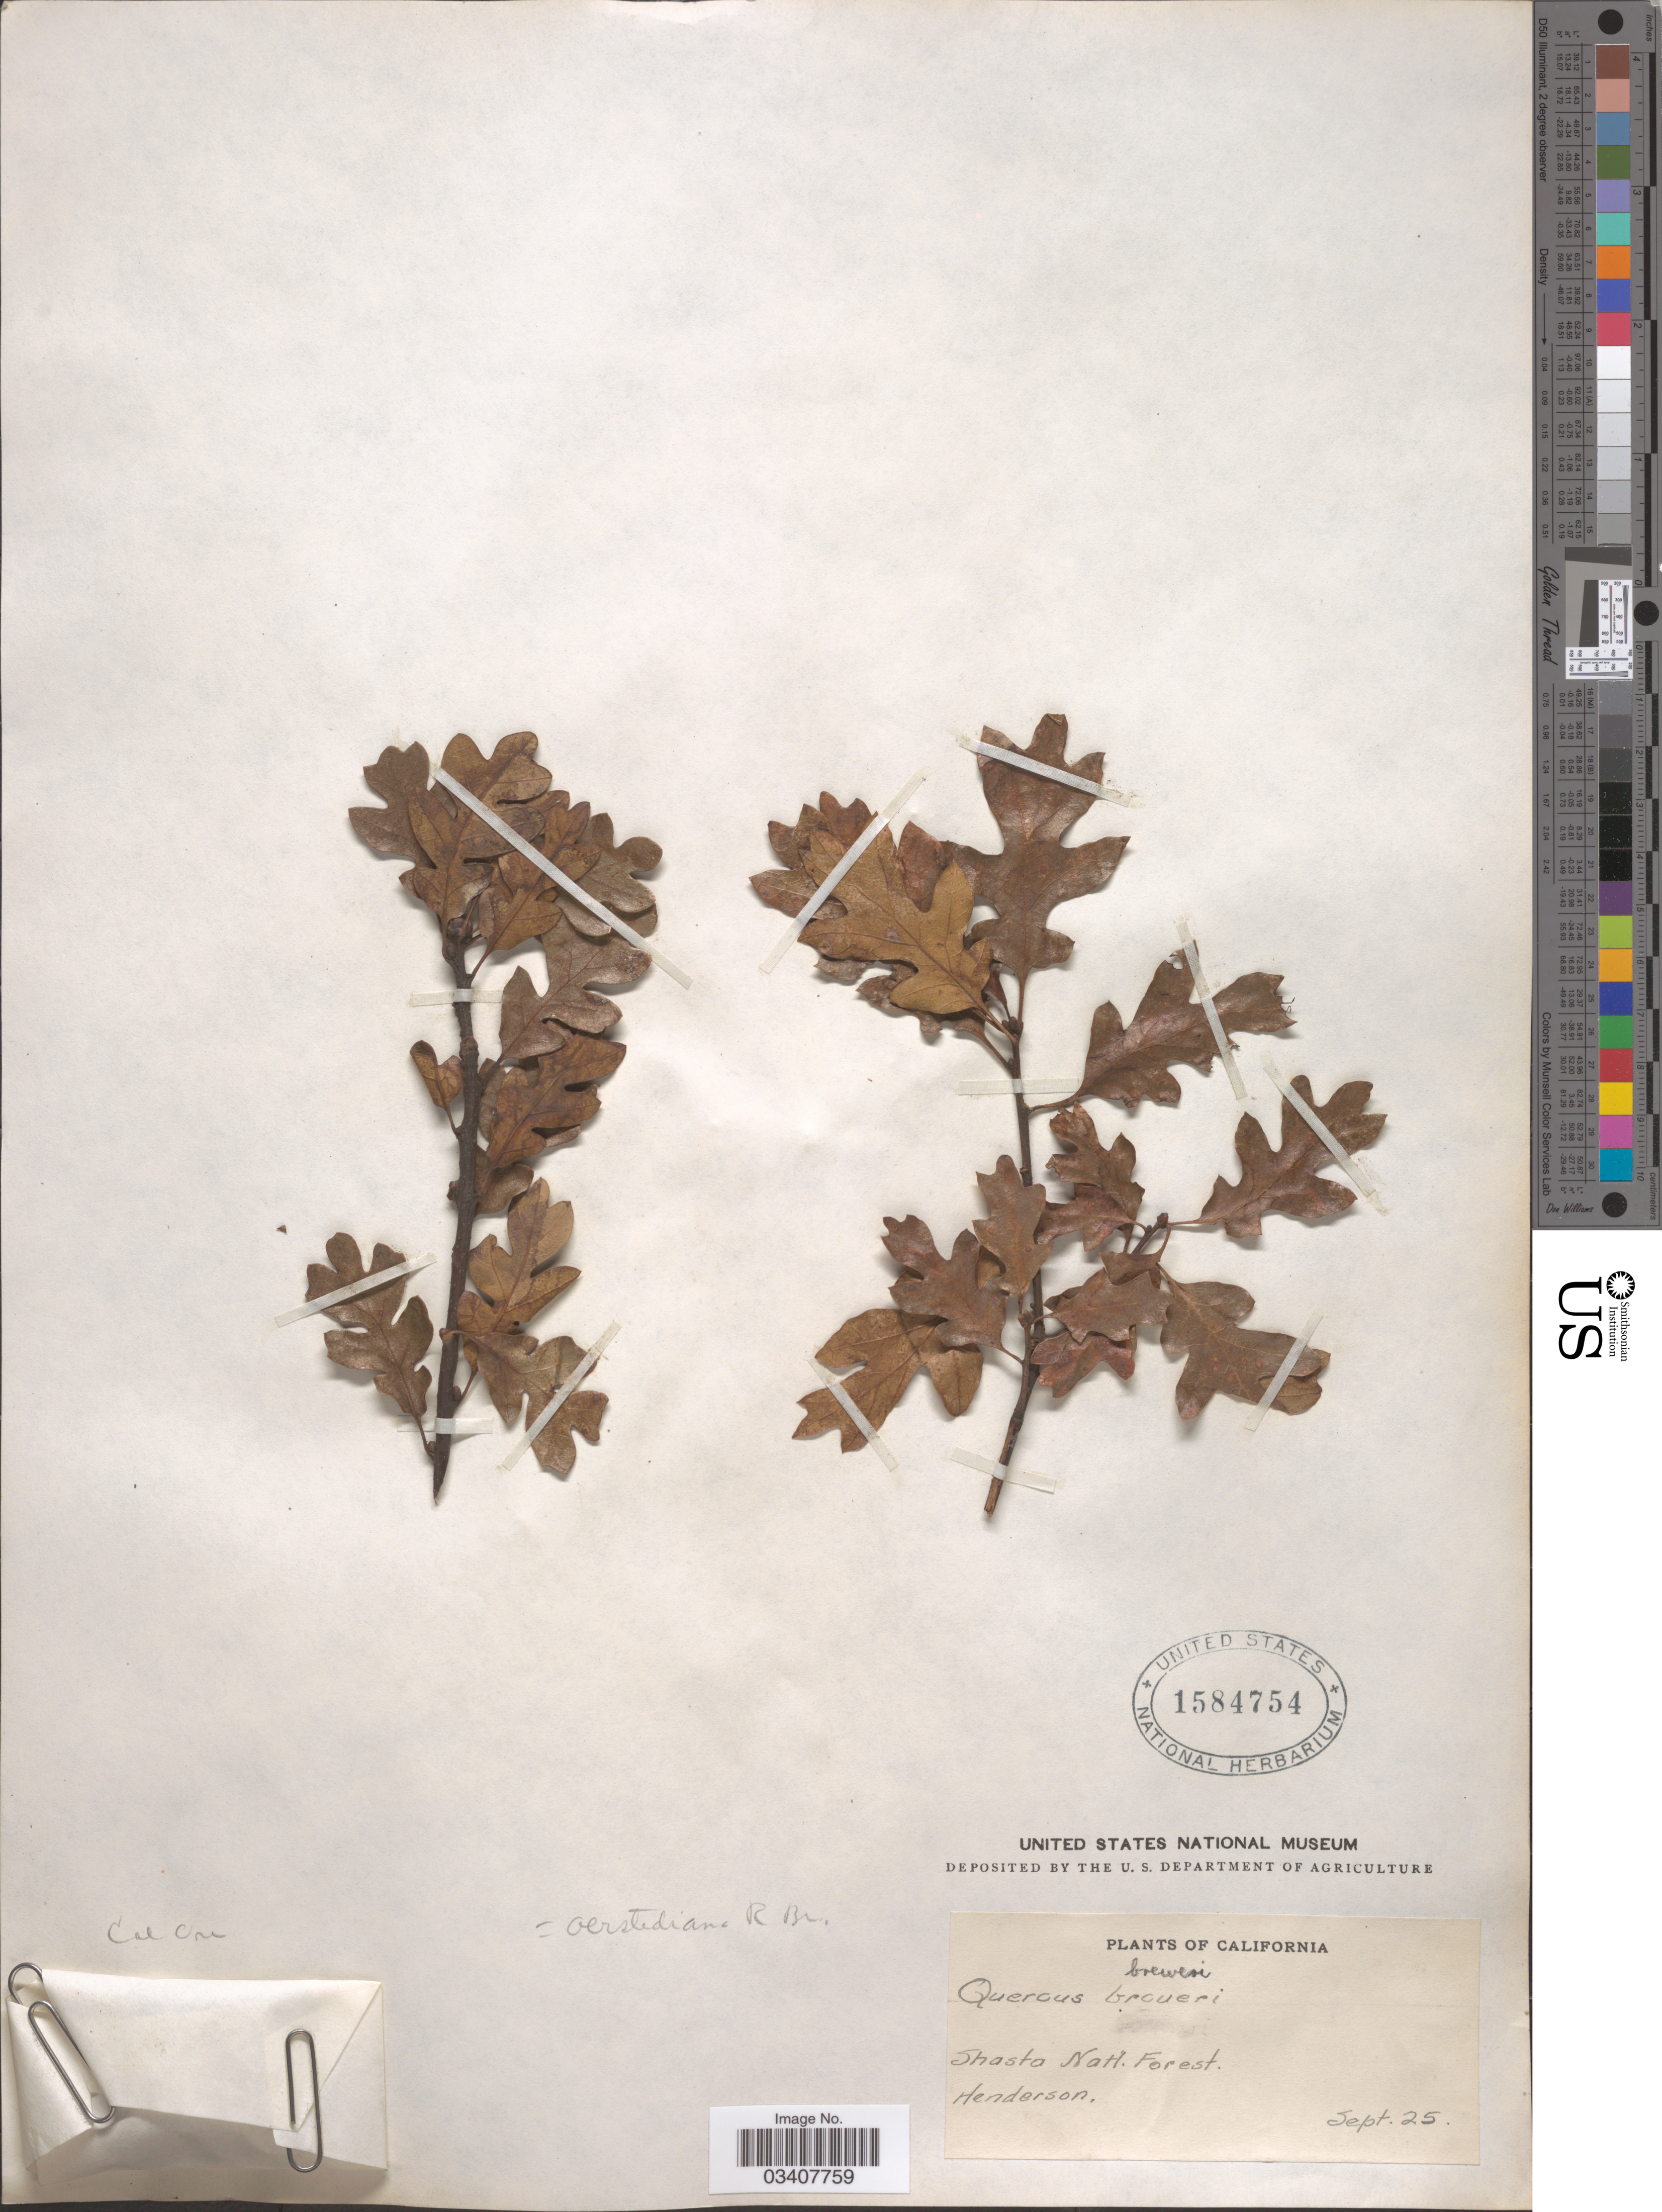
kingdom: Plantae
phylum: Tracheophyta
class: Magnoliopsida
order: Fagales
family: Fagaceae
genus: Quercus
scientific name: Quercus oerstediana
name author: R. Br.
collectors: -. Henderson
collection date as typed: Transcribed d/m/y: /9/25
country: United States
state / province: California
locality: Shasta Natl. Forest.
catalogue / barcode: US 1584754